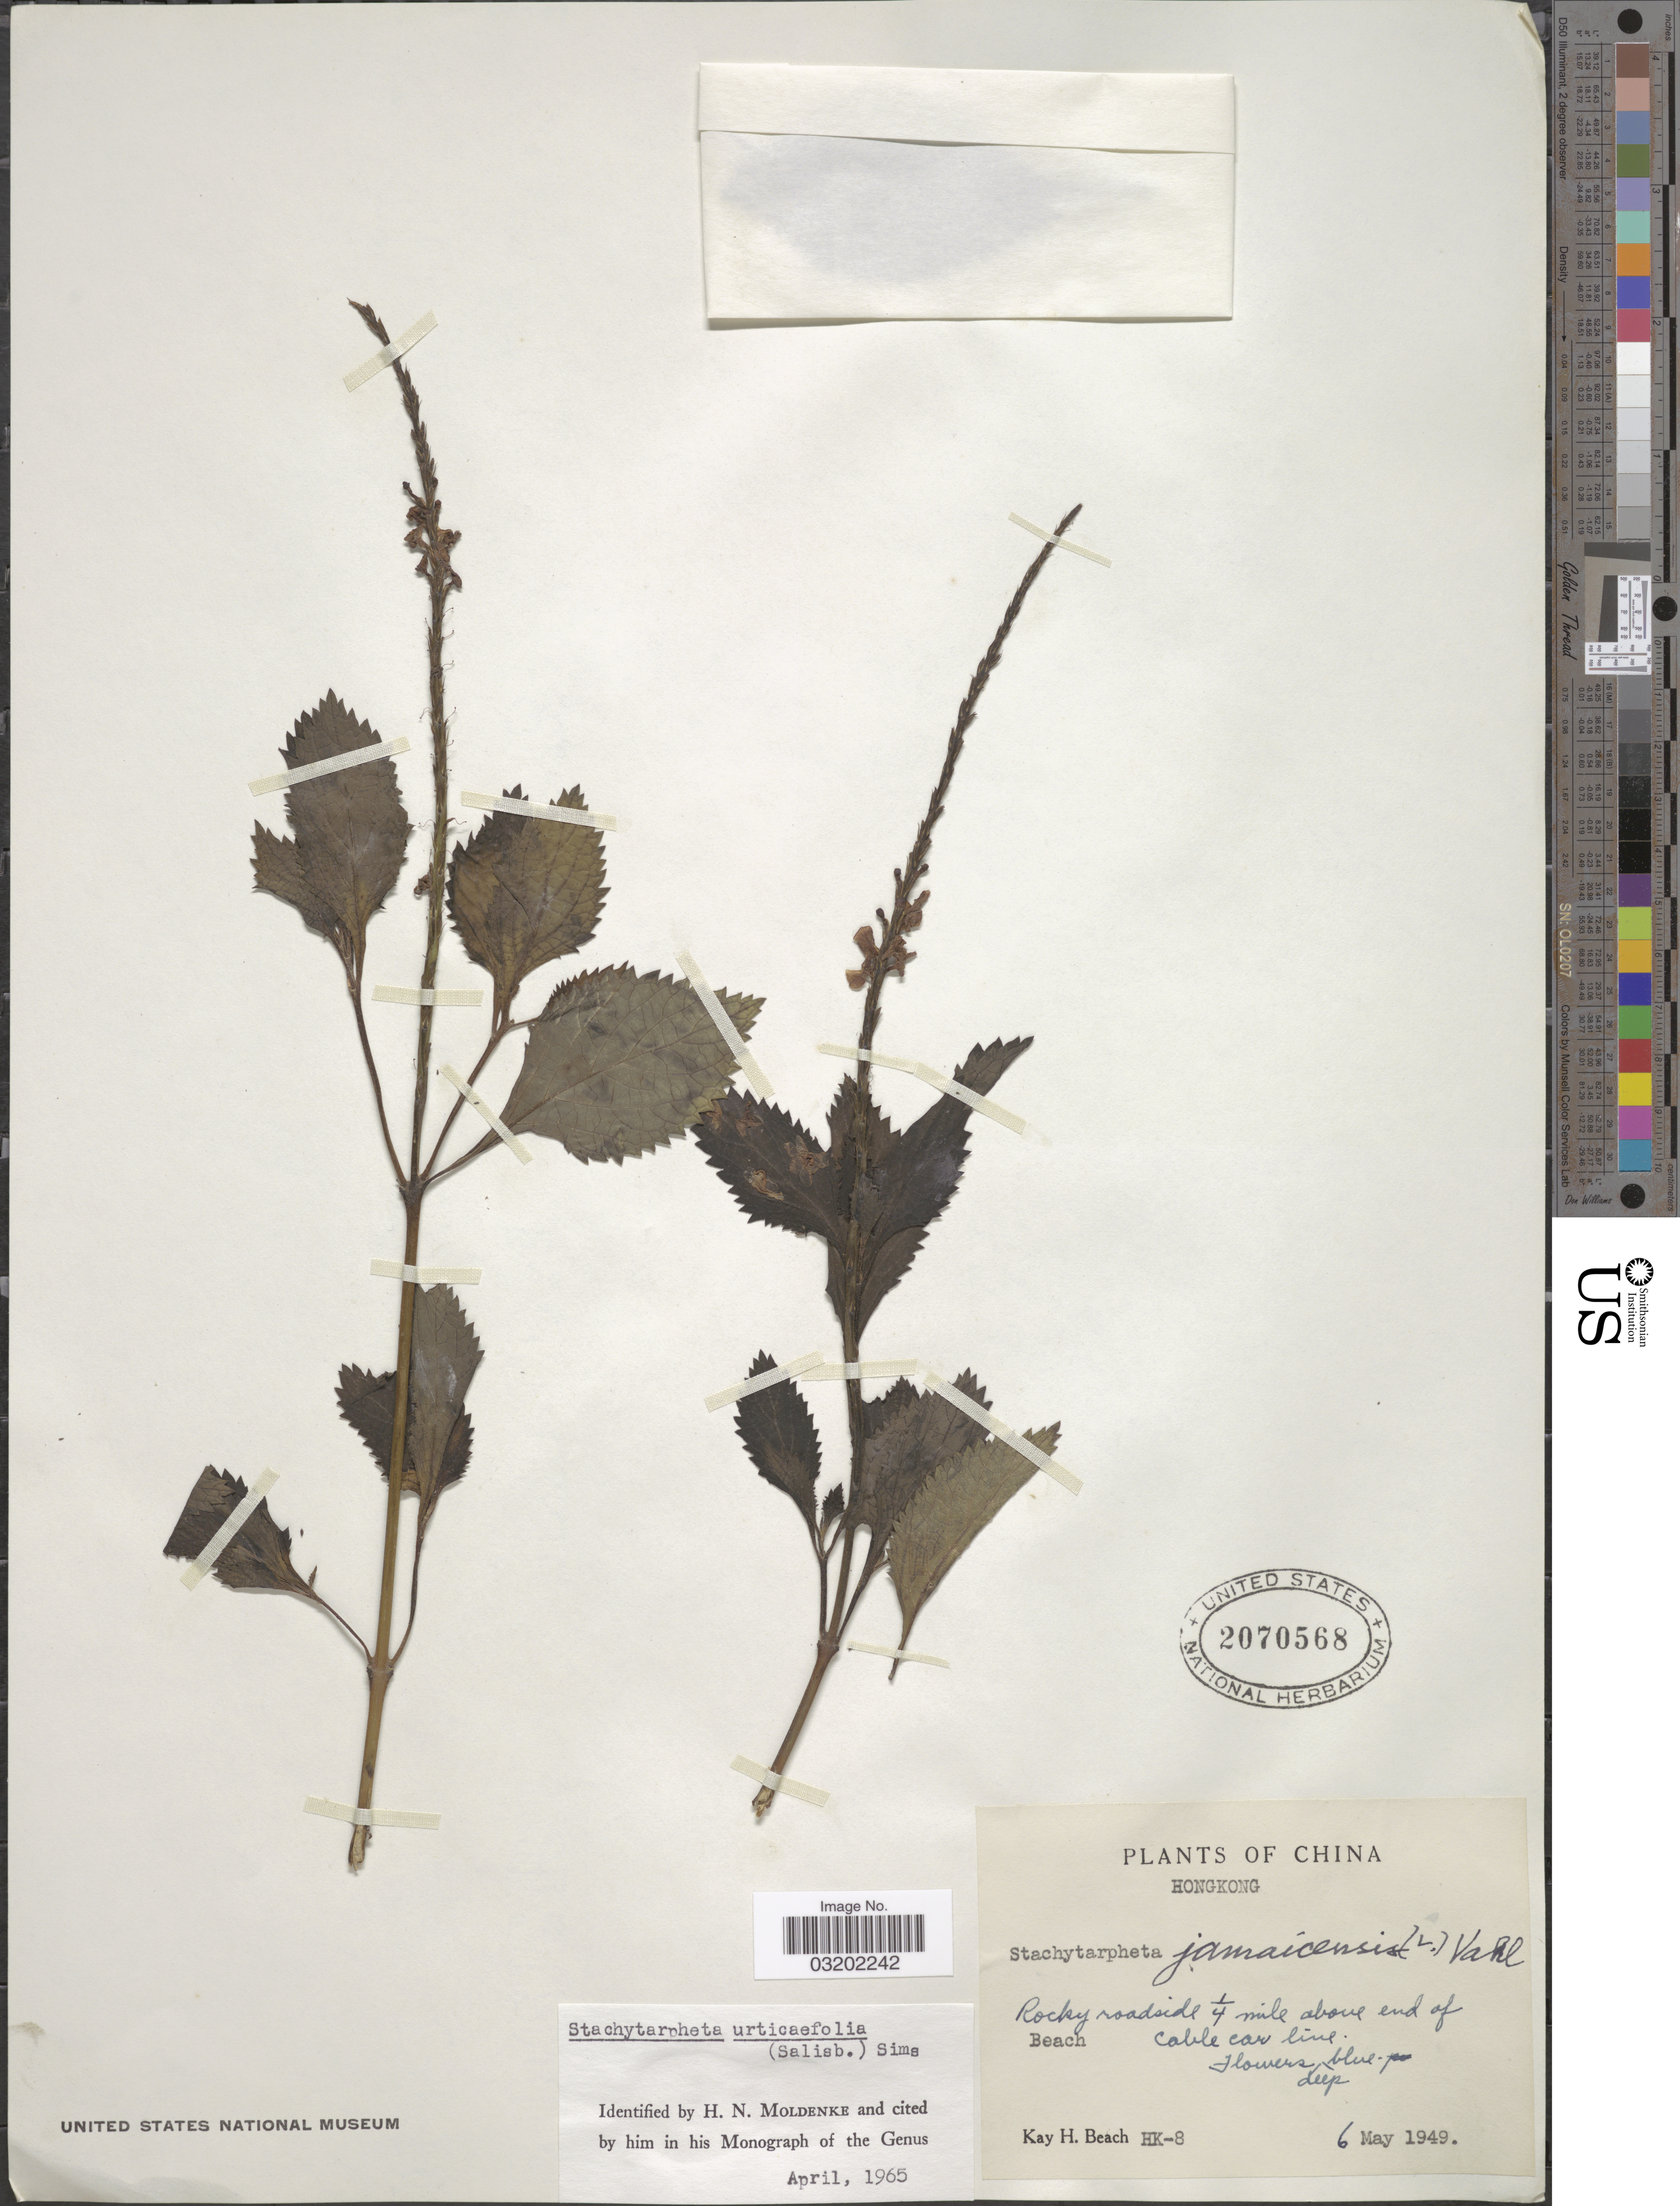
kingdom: Plantae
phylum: Tracheophyta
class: Magnoliopsida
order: Lamiales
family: Verbenaceae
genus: Stachytarpheta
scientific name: Stachytarpheta urticifolia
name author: Sims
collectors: K. H. Beach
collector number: HK-8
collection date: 1949-05-06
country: China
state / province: Hong Kong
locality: ¼ mile above end of cable car line. Beach.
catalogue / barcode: US 2070568